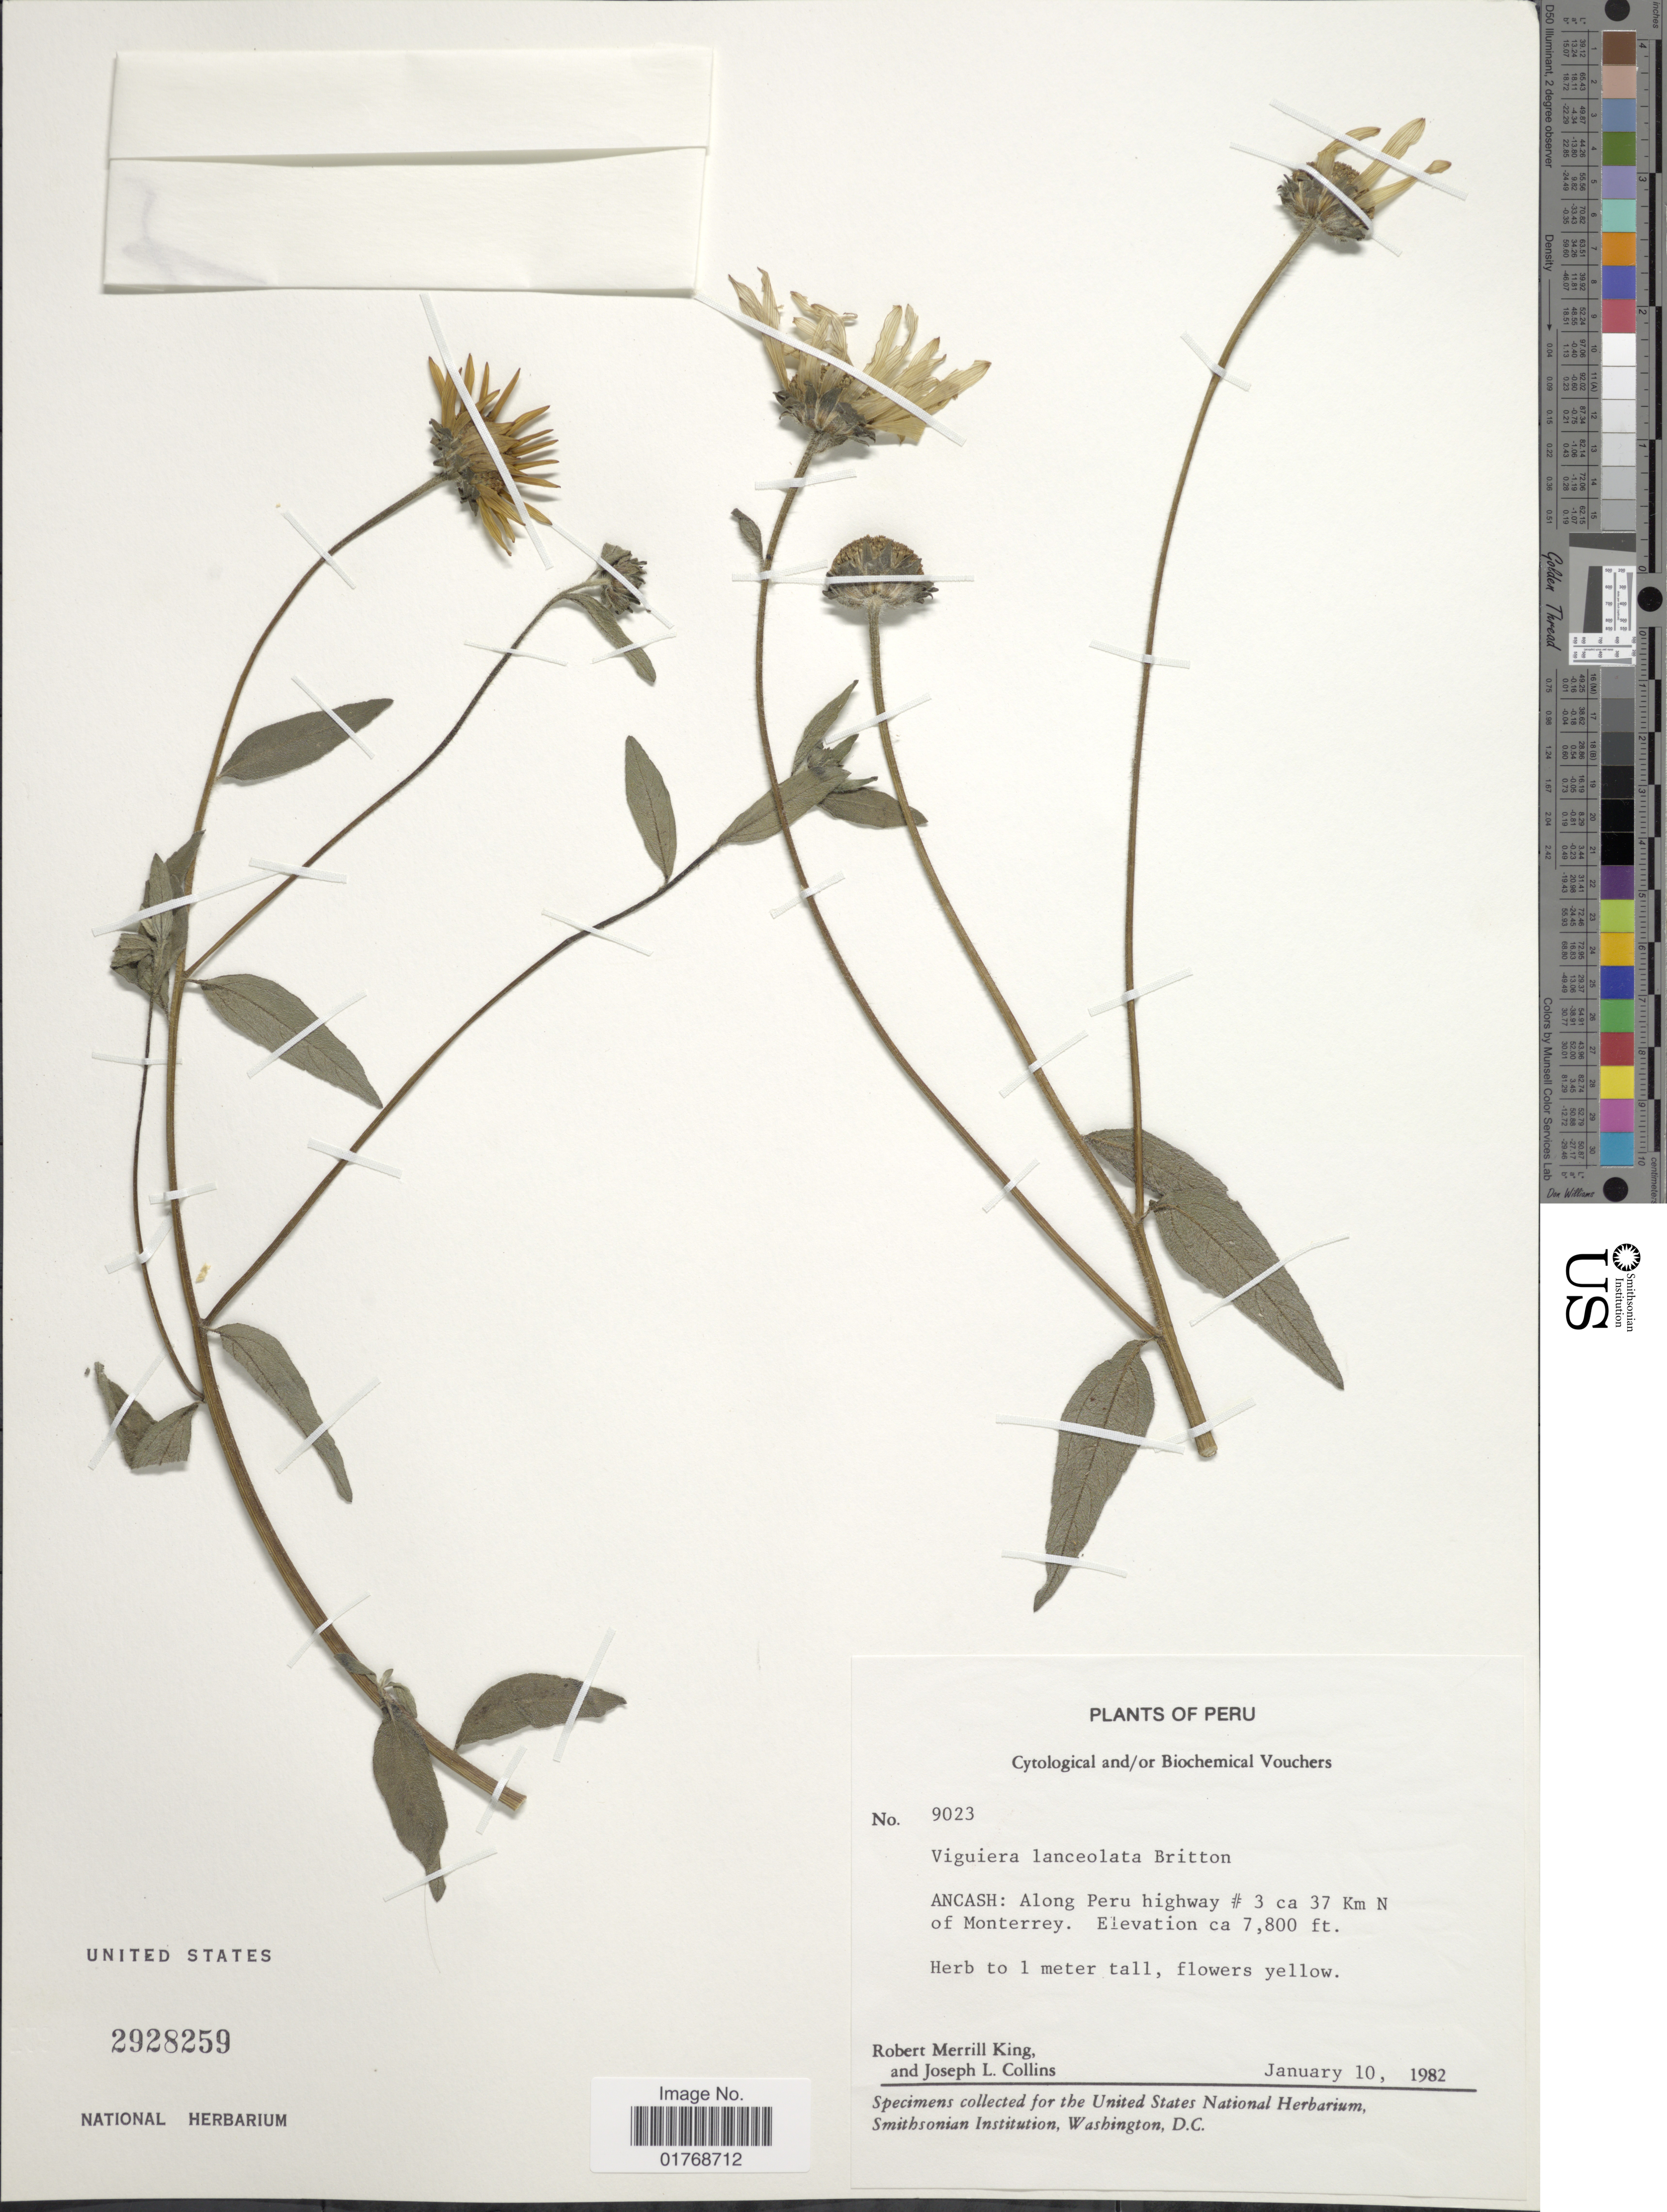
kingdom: Plantae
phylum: Tracheophyta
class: Magnoliopsida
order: Asterales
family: Asteraceae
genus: Viguiera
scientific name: Viguiera laciniata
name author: A. Gray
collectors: R. M. King & J. L. Collins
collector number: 9023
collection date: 1982-01-10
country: Peru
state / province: Ancash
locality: Ancash: Along Peru highway # 3 ca 37 Km N of Monterrey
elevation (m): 2377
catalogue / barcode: US 2928259